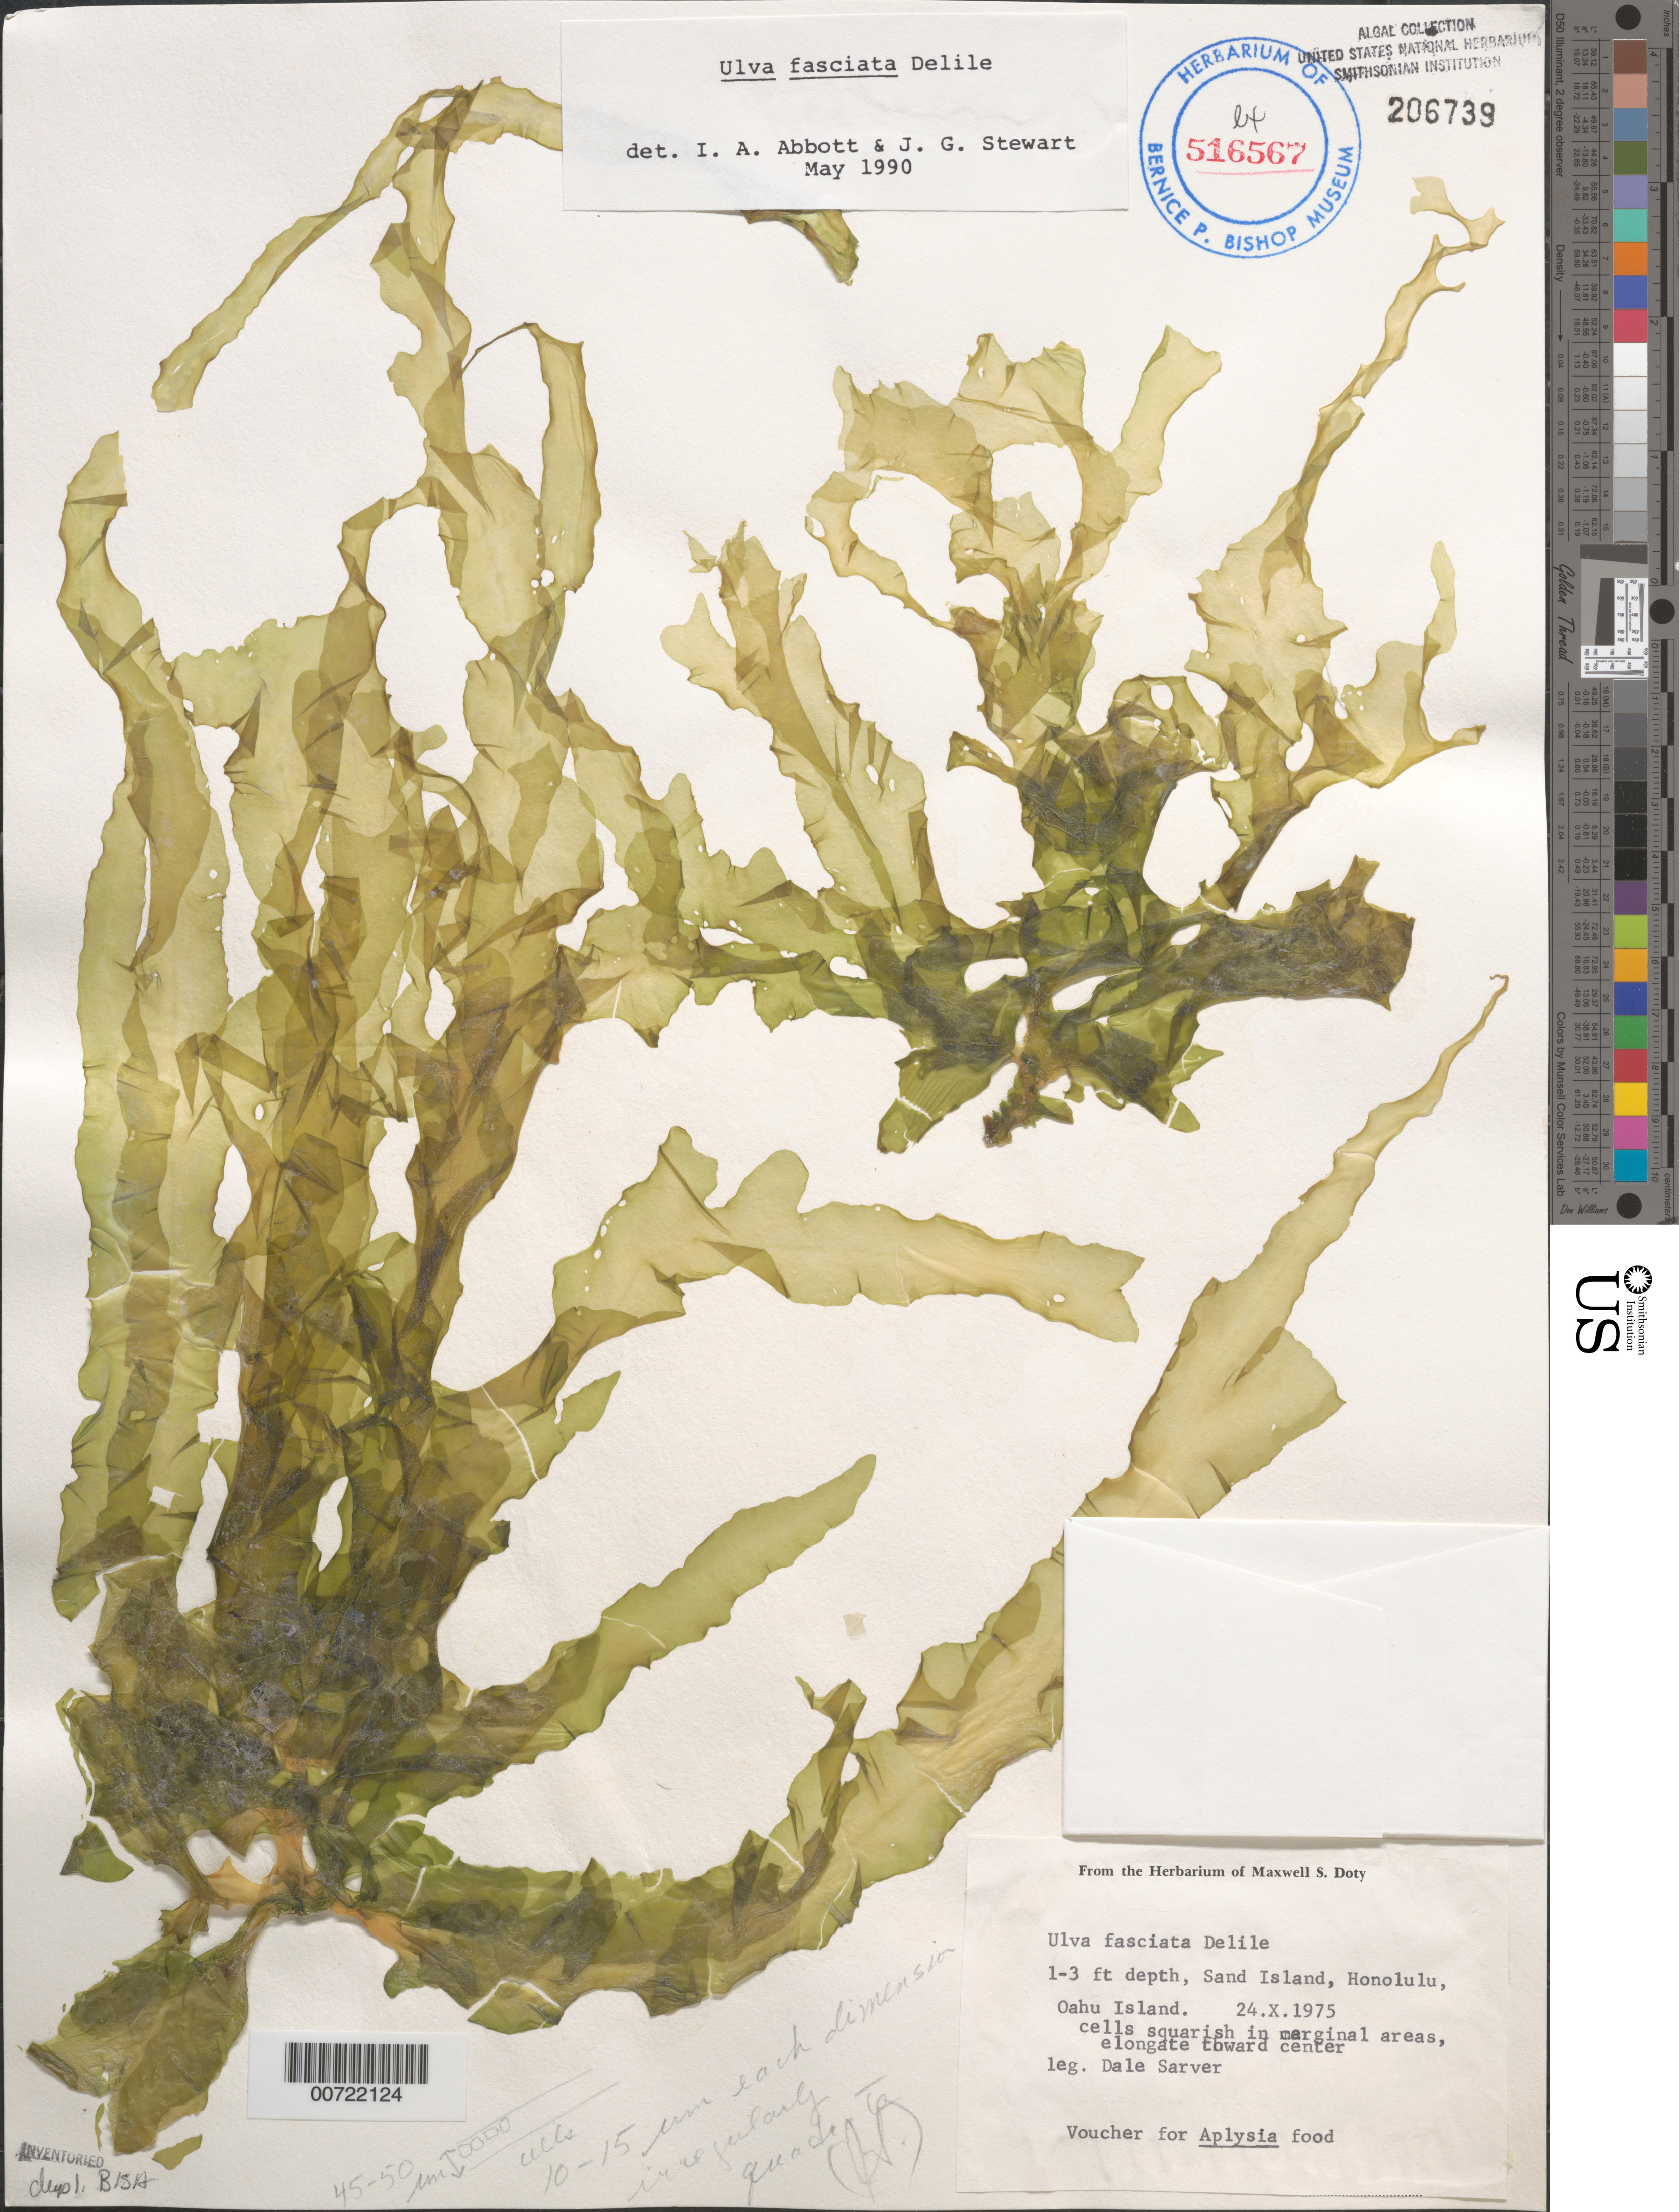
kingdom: Plantae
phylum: Chlorophyta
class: Ulvophyceae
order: Ulvales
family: Ulvaceae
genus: Ulva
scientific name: Ulva lactuca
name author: L.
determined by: Algae name updating Project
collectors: D. Sarver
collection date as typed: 24 Oct 1975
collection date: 1975-10-24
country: United States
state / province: Hawaii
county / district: Honolulu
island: Oahu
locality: Sand Island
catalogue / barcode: US 206739